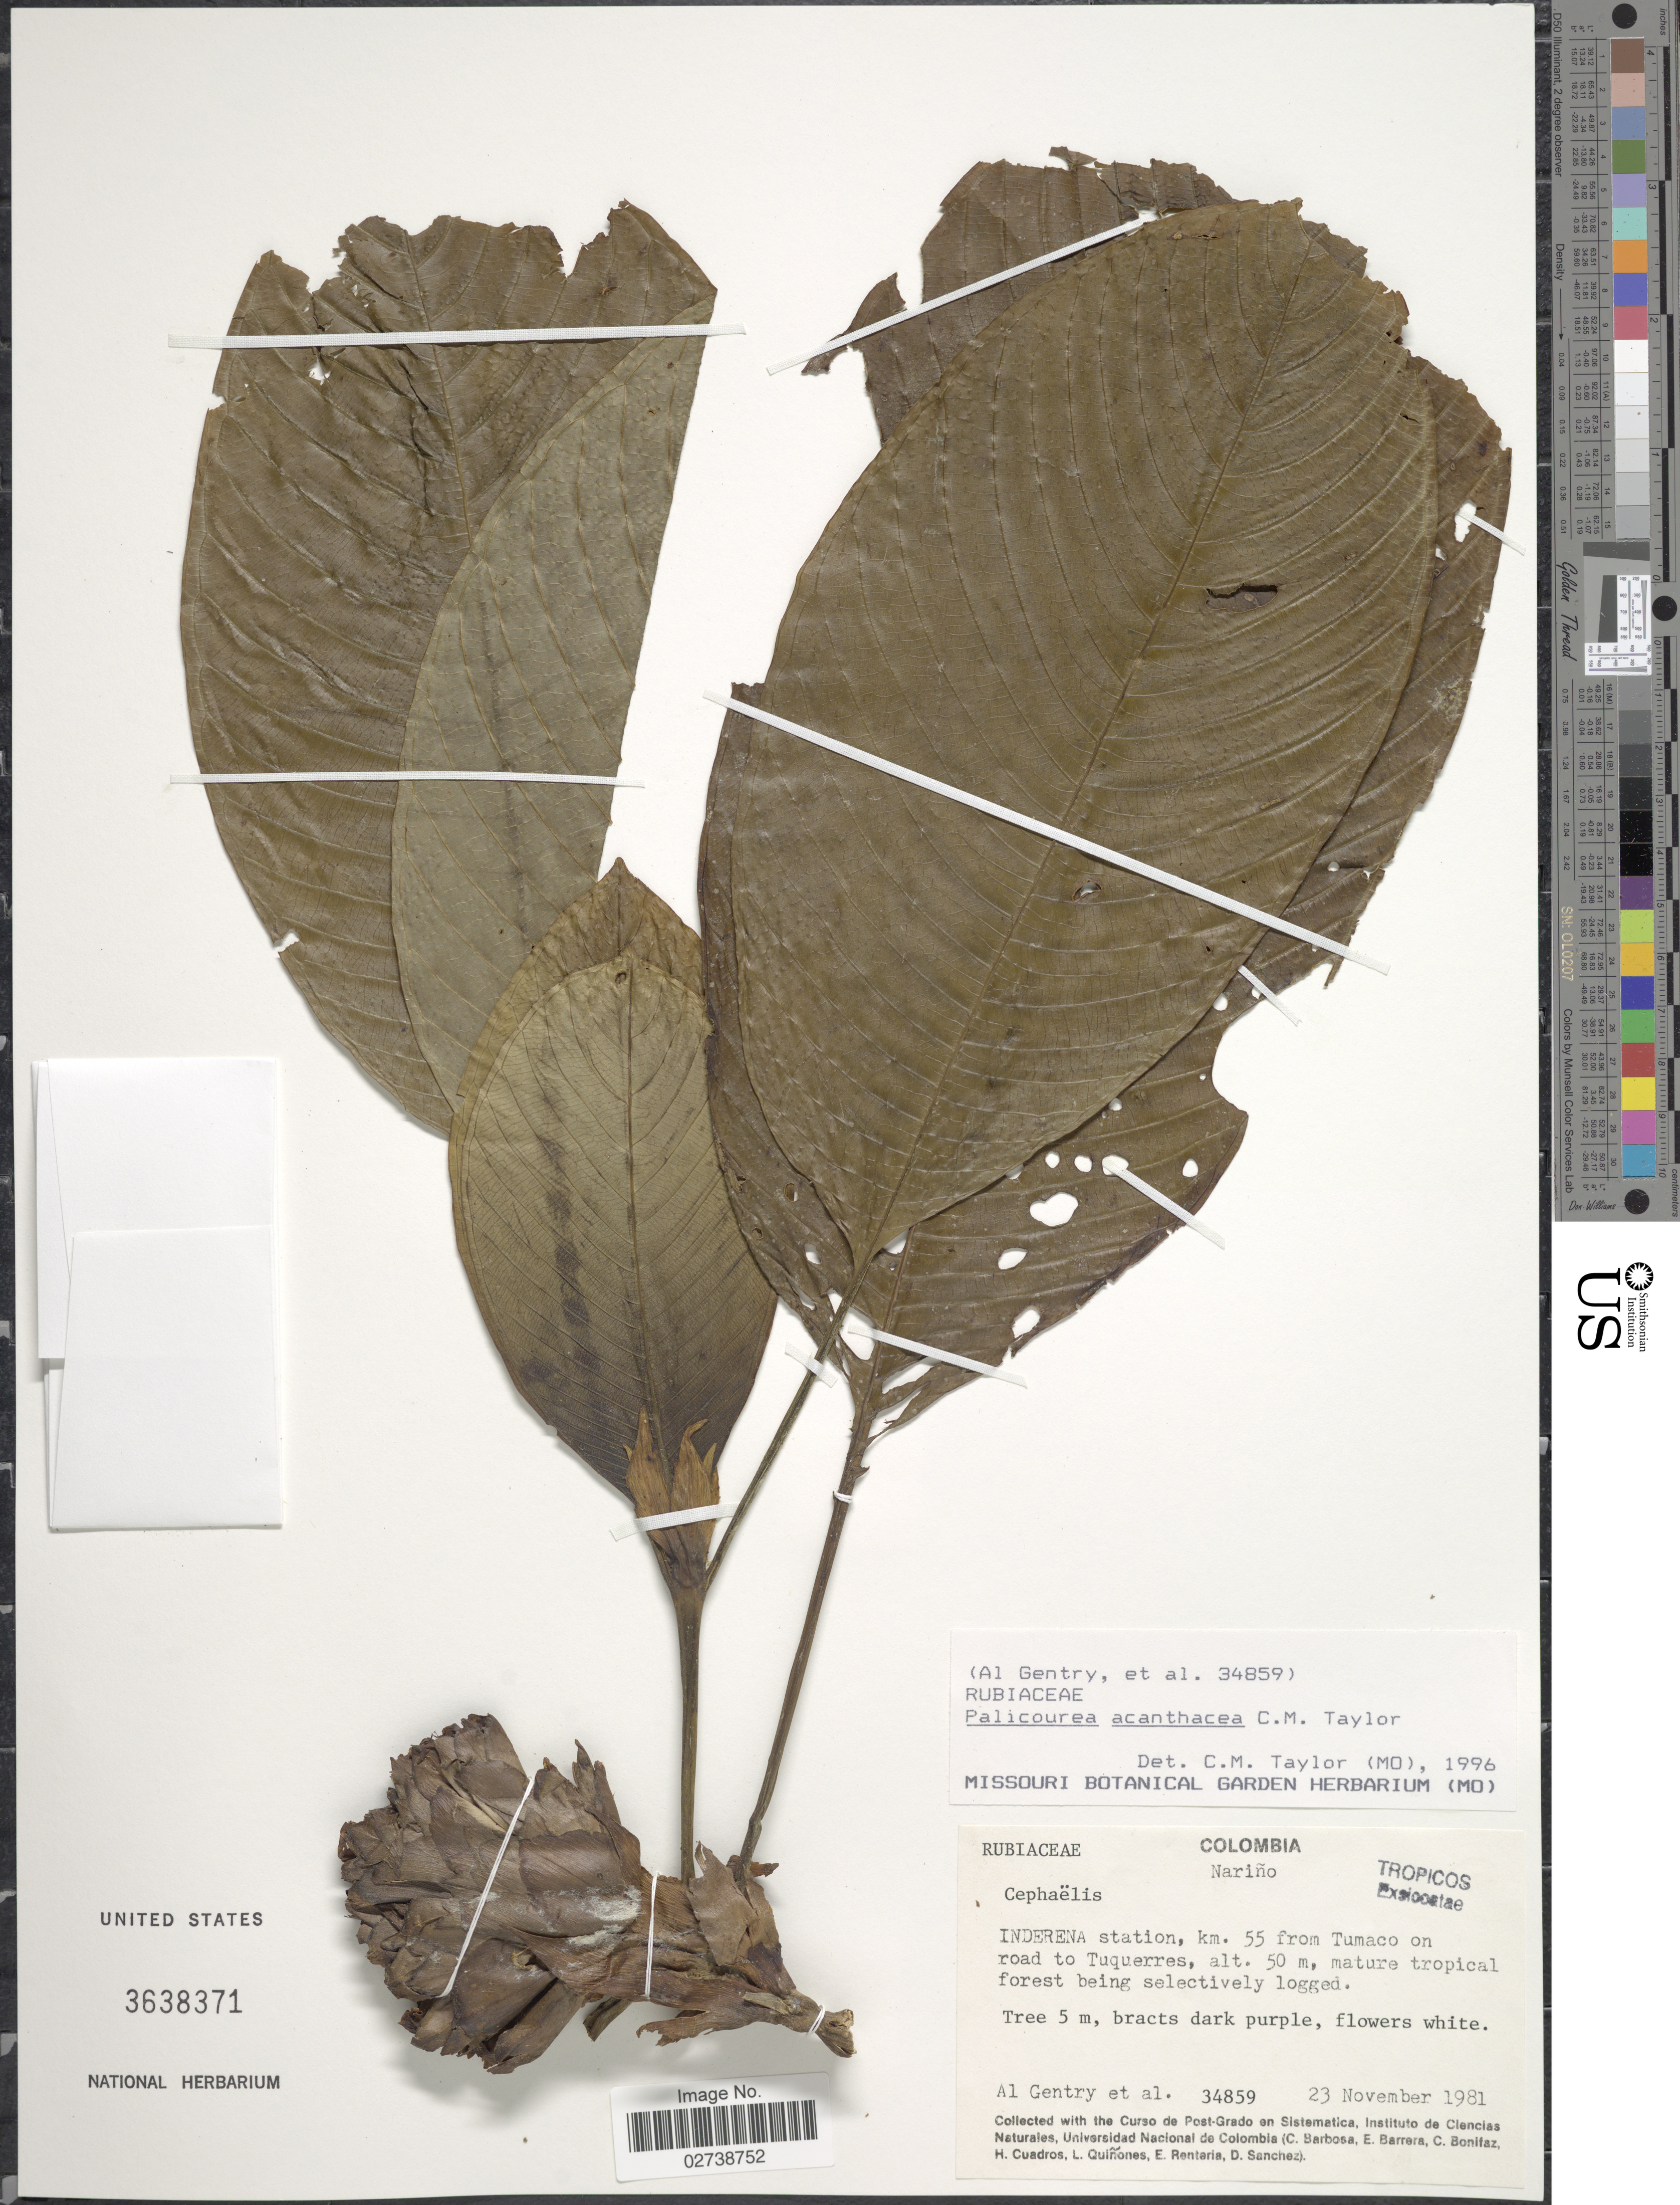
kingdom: Plantae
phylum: Tracheophyta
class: Magnoliopsida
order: Gentianales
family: Rubiaceae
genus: Palicourea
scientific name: Palicourea acanthacea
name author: C.M. Taylor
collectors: A. H. Gentry & et al.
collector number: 34859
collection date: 1981-11-23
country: Colombia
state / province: Nariño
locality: Inderena station, km 55 from Tumaco on road to Tuquerres, mature tropical forest being selectively logged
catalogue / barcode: US 3638371